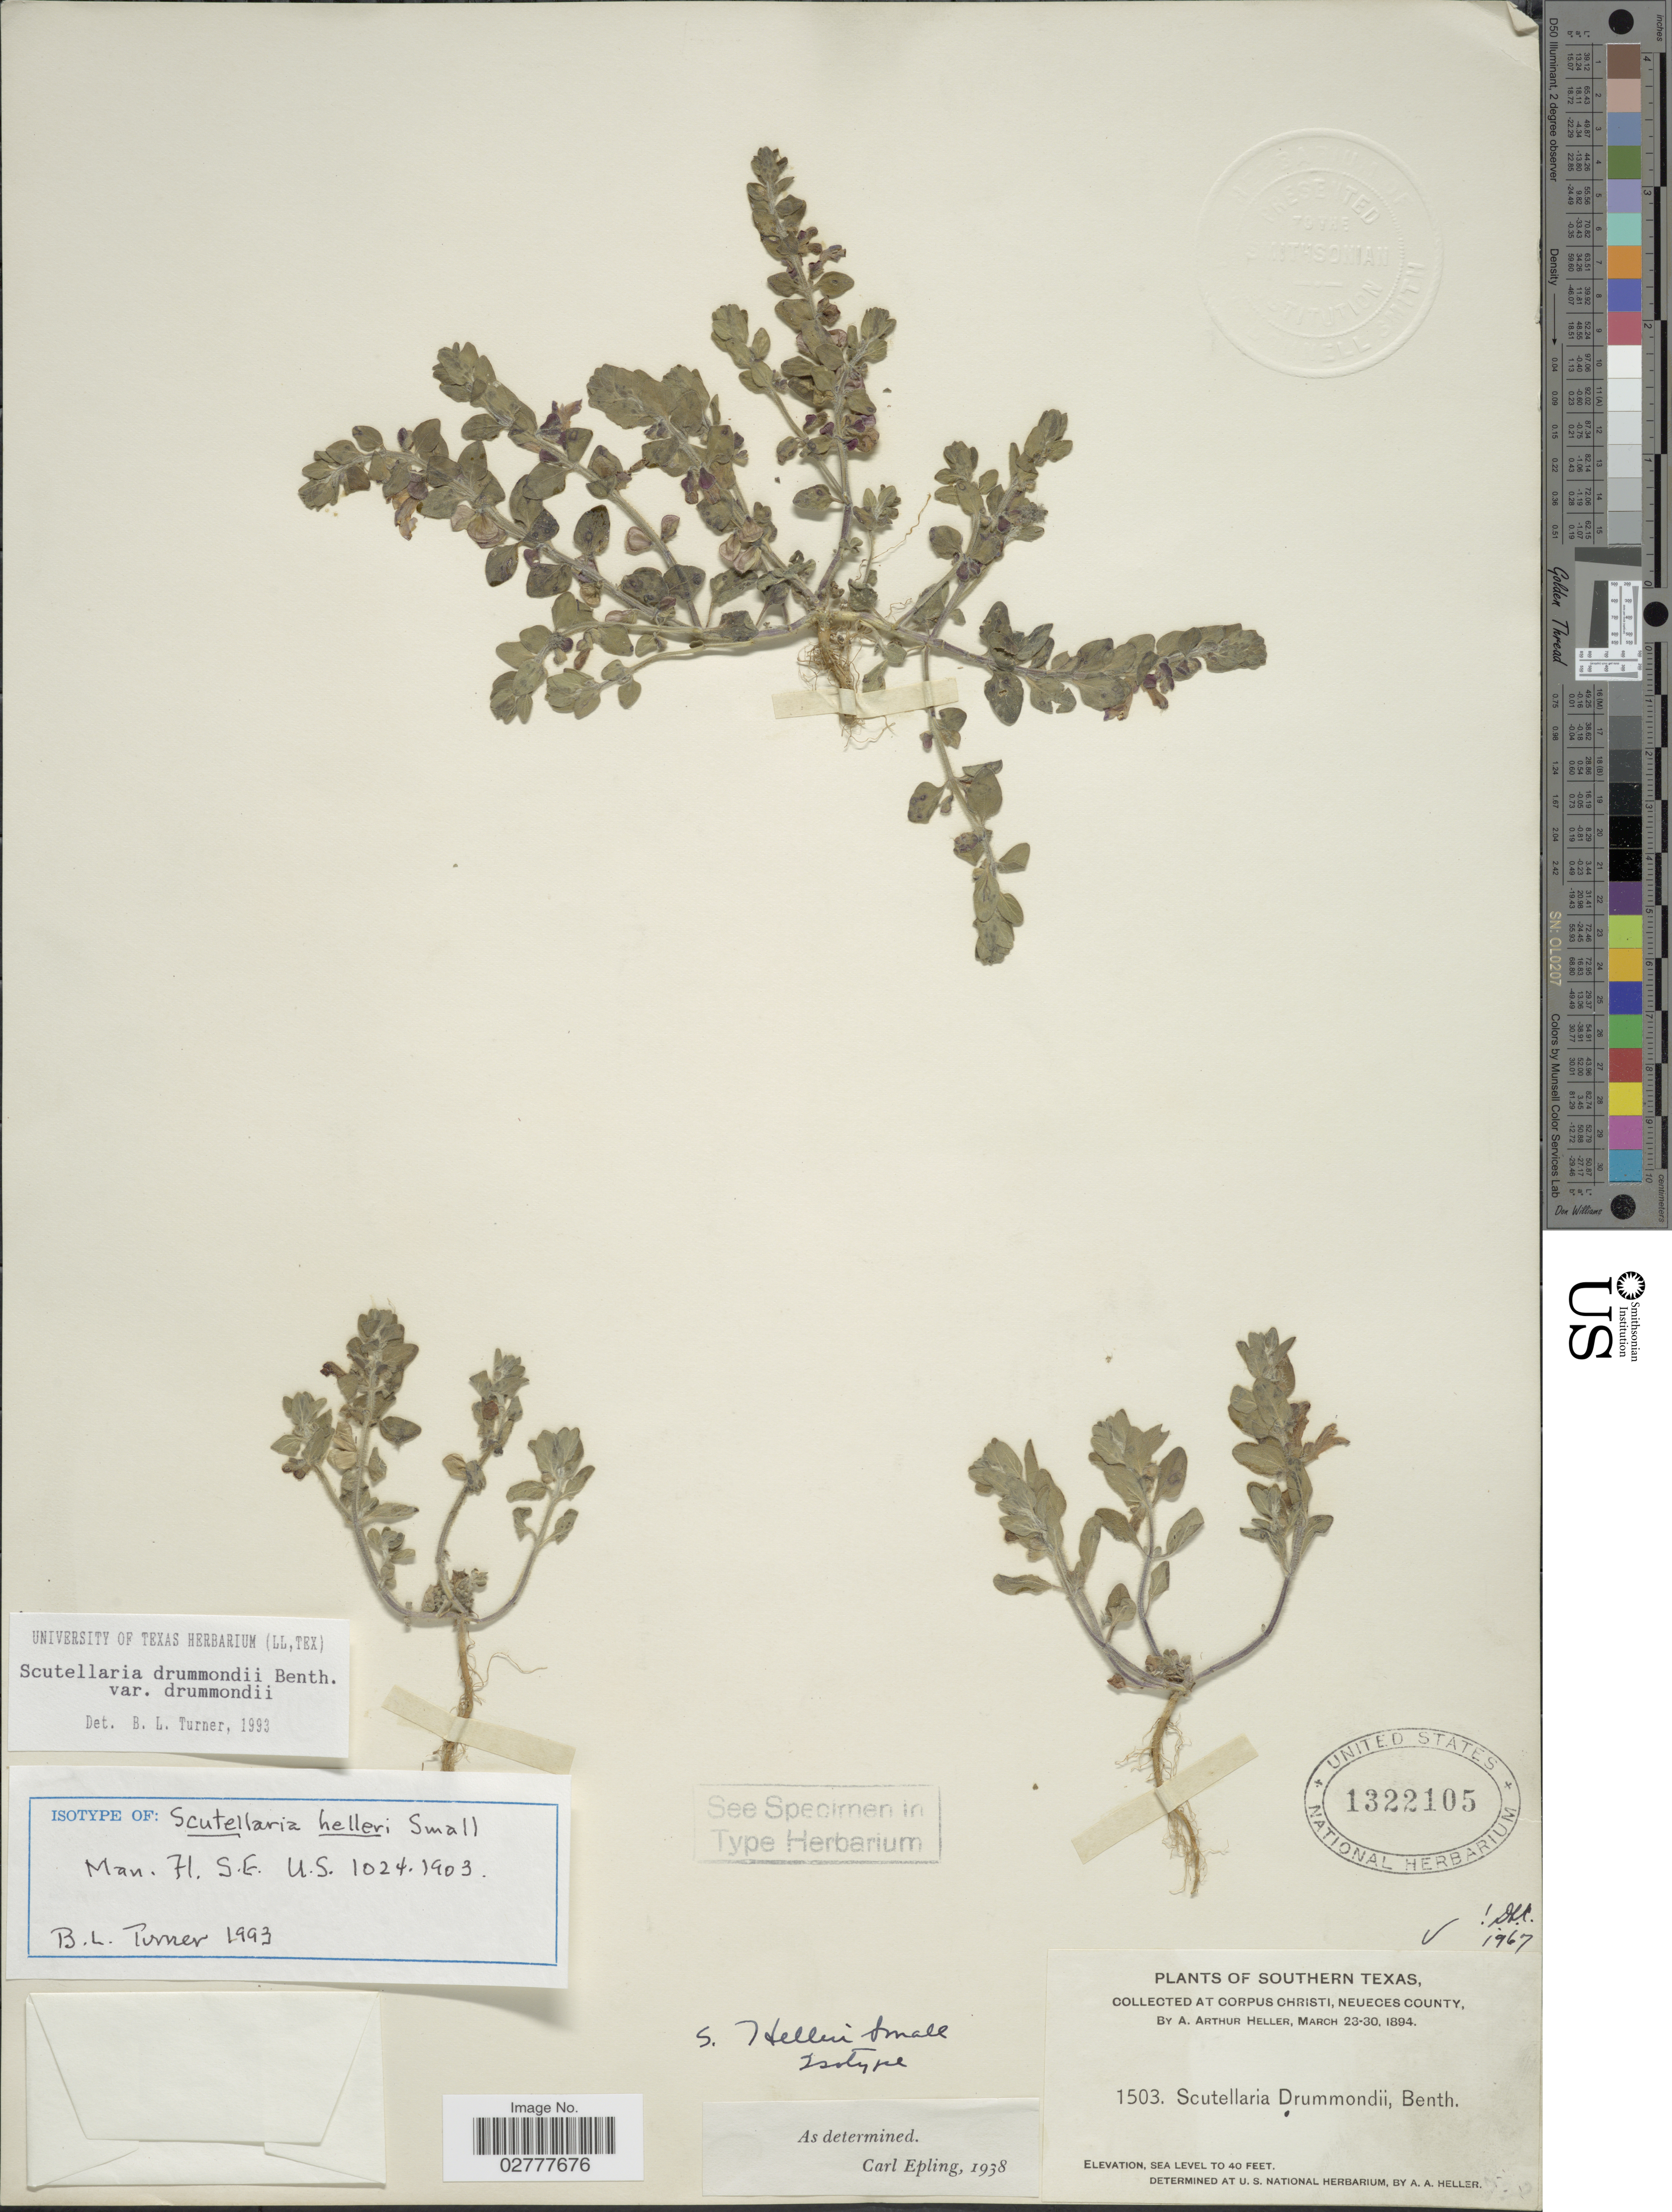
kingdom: Plantae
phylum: Tracheophyta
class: Magnoliopsida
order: Lamiales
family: Lamiaceae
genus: Scutellaria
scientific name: Scutellaria drummondii var. drummondii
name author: Benth.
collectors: A. A. Heller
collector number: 1503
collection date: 1894-03-23/1894-03-30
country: United States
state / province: Texas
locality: Southern Texas, Corpus Christi, Neueces County.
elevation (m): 0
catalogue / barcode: US 1322105